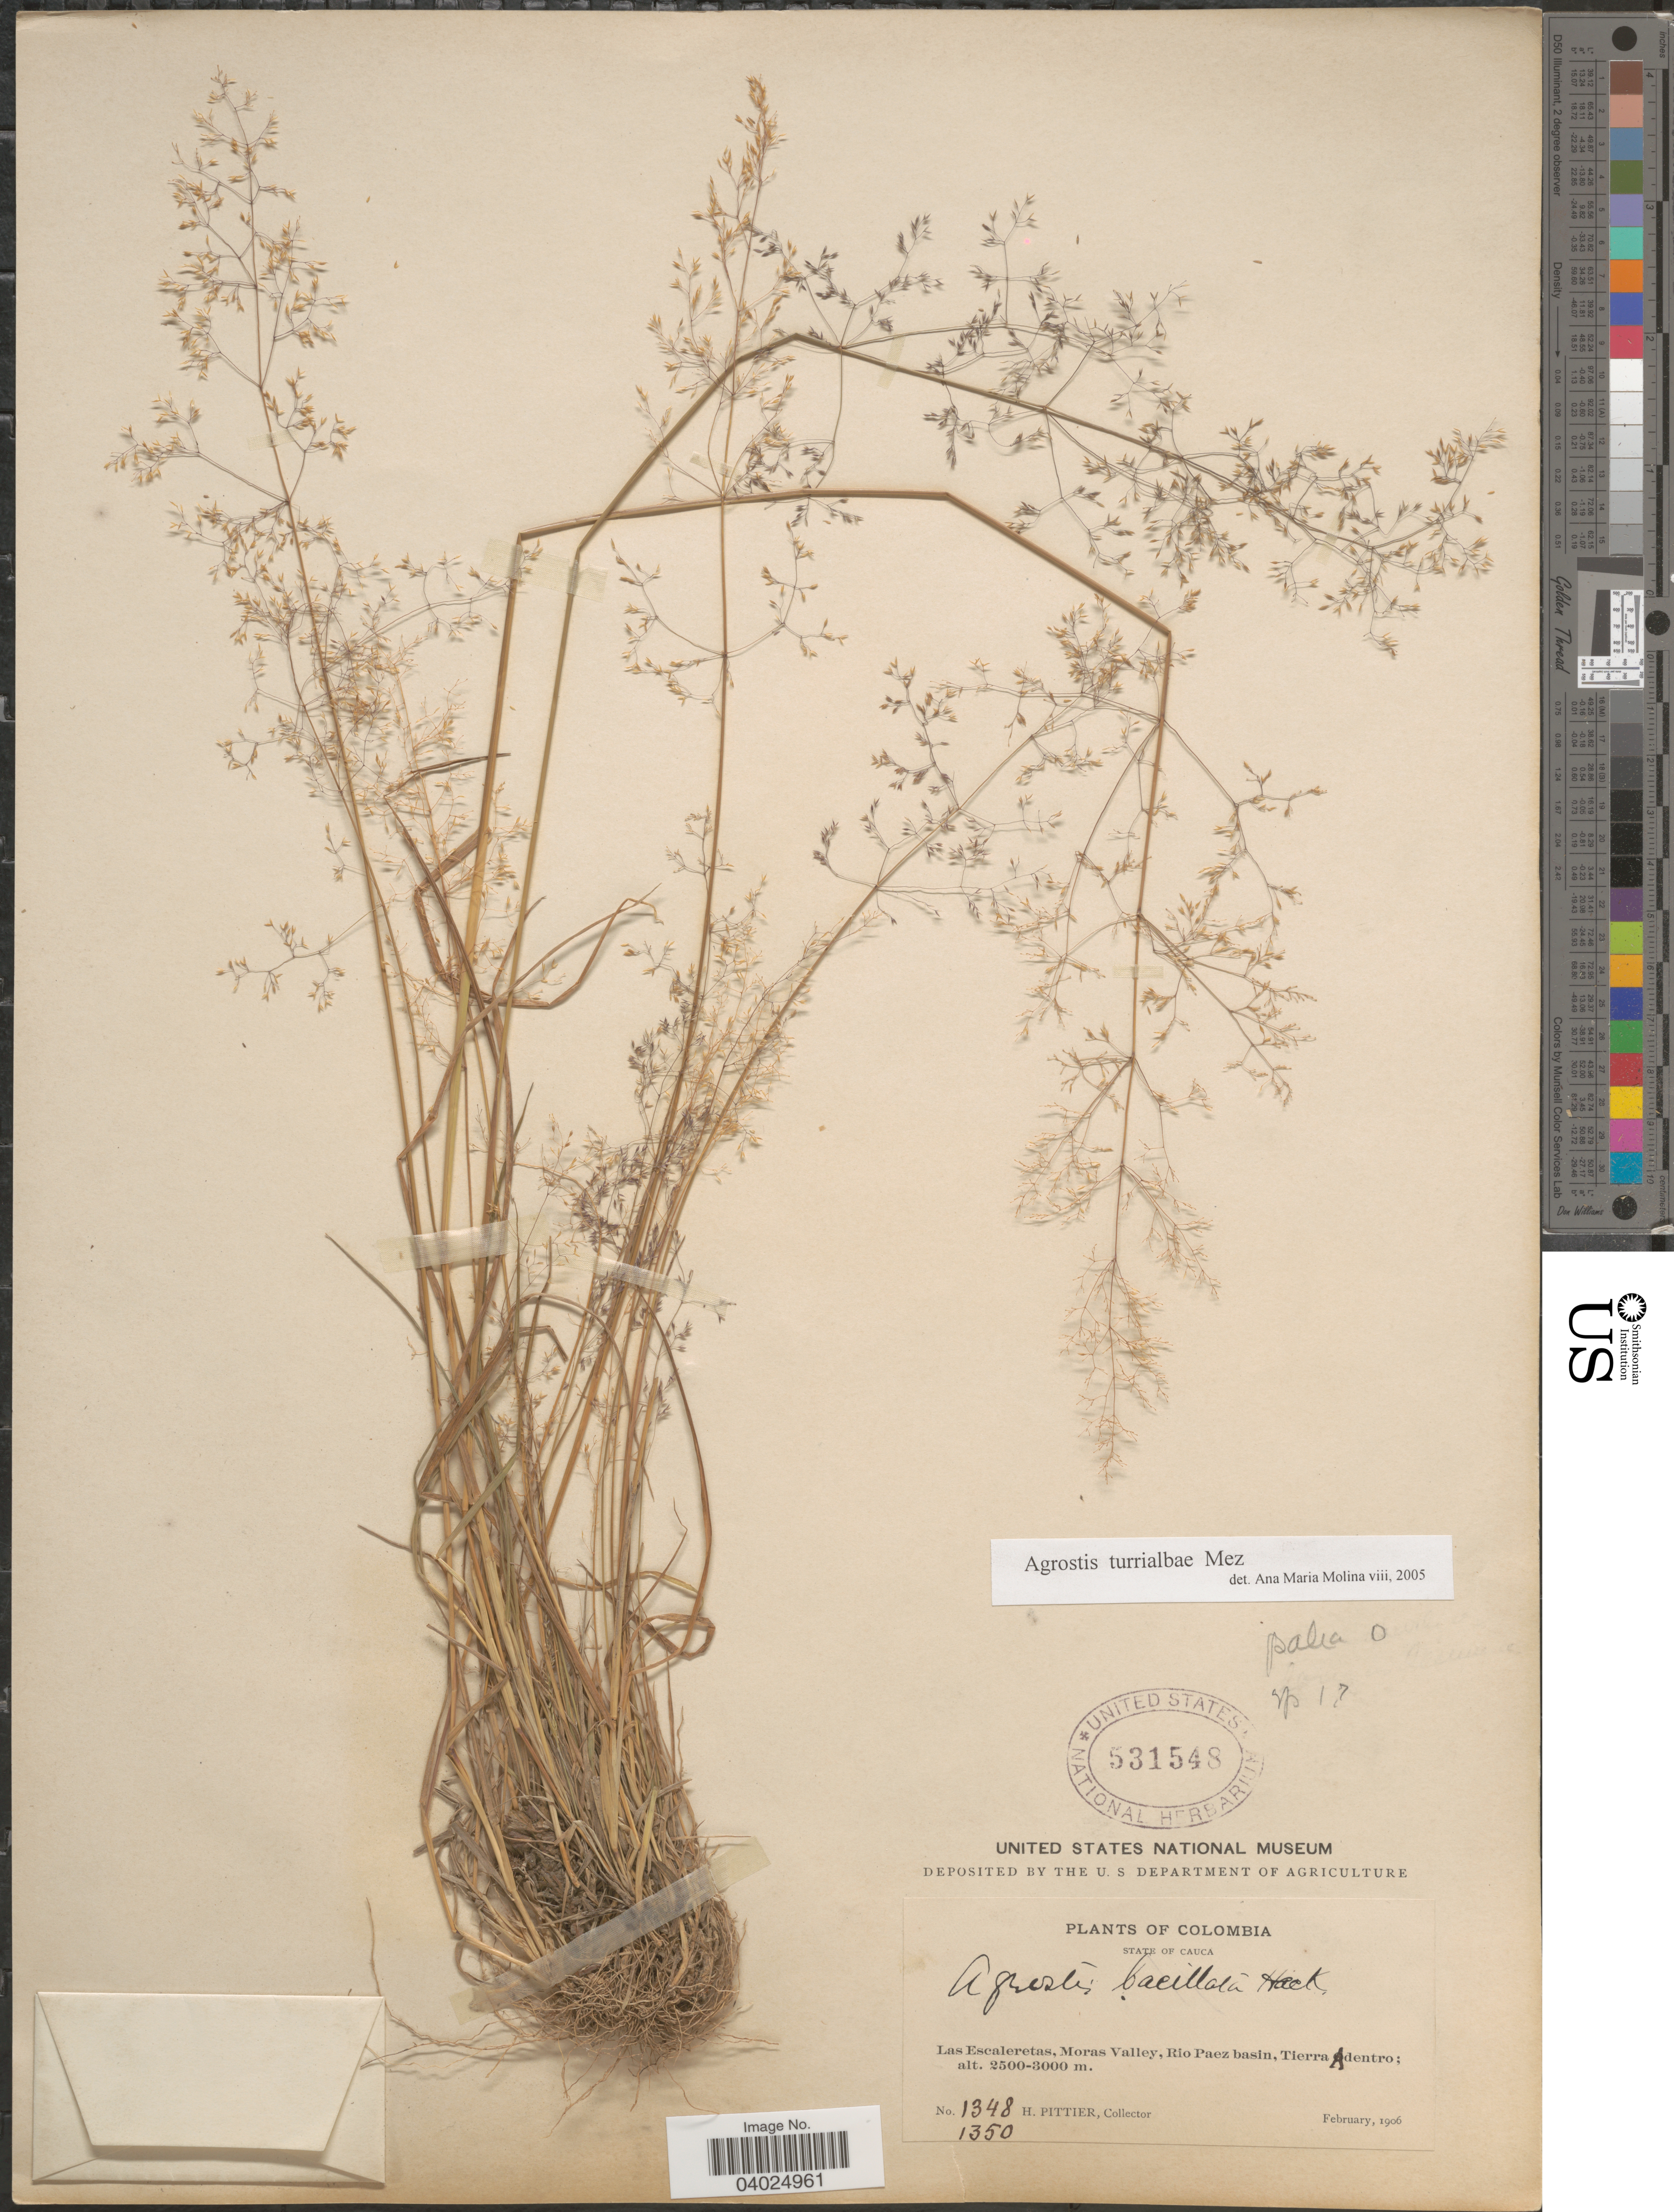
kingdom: Plantae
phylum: Tracheophyta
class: Liliopsida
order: Poales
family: Poaceae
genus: Agrostis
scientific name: Agrostis turrialbae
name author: Mez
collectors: H. F. Pittier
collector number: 1348/1350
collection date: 1906-02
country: Colombia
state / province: Cauca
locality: Las Escaleretas, Moras Valley, Rio Paez basin, Tierra Adentro.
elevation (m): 2500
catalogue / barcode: US 531548